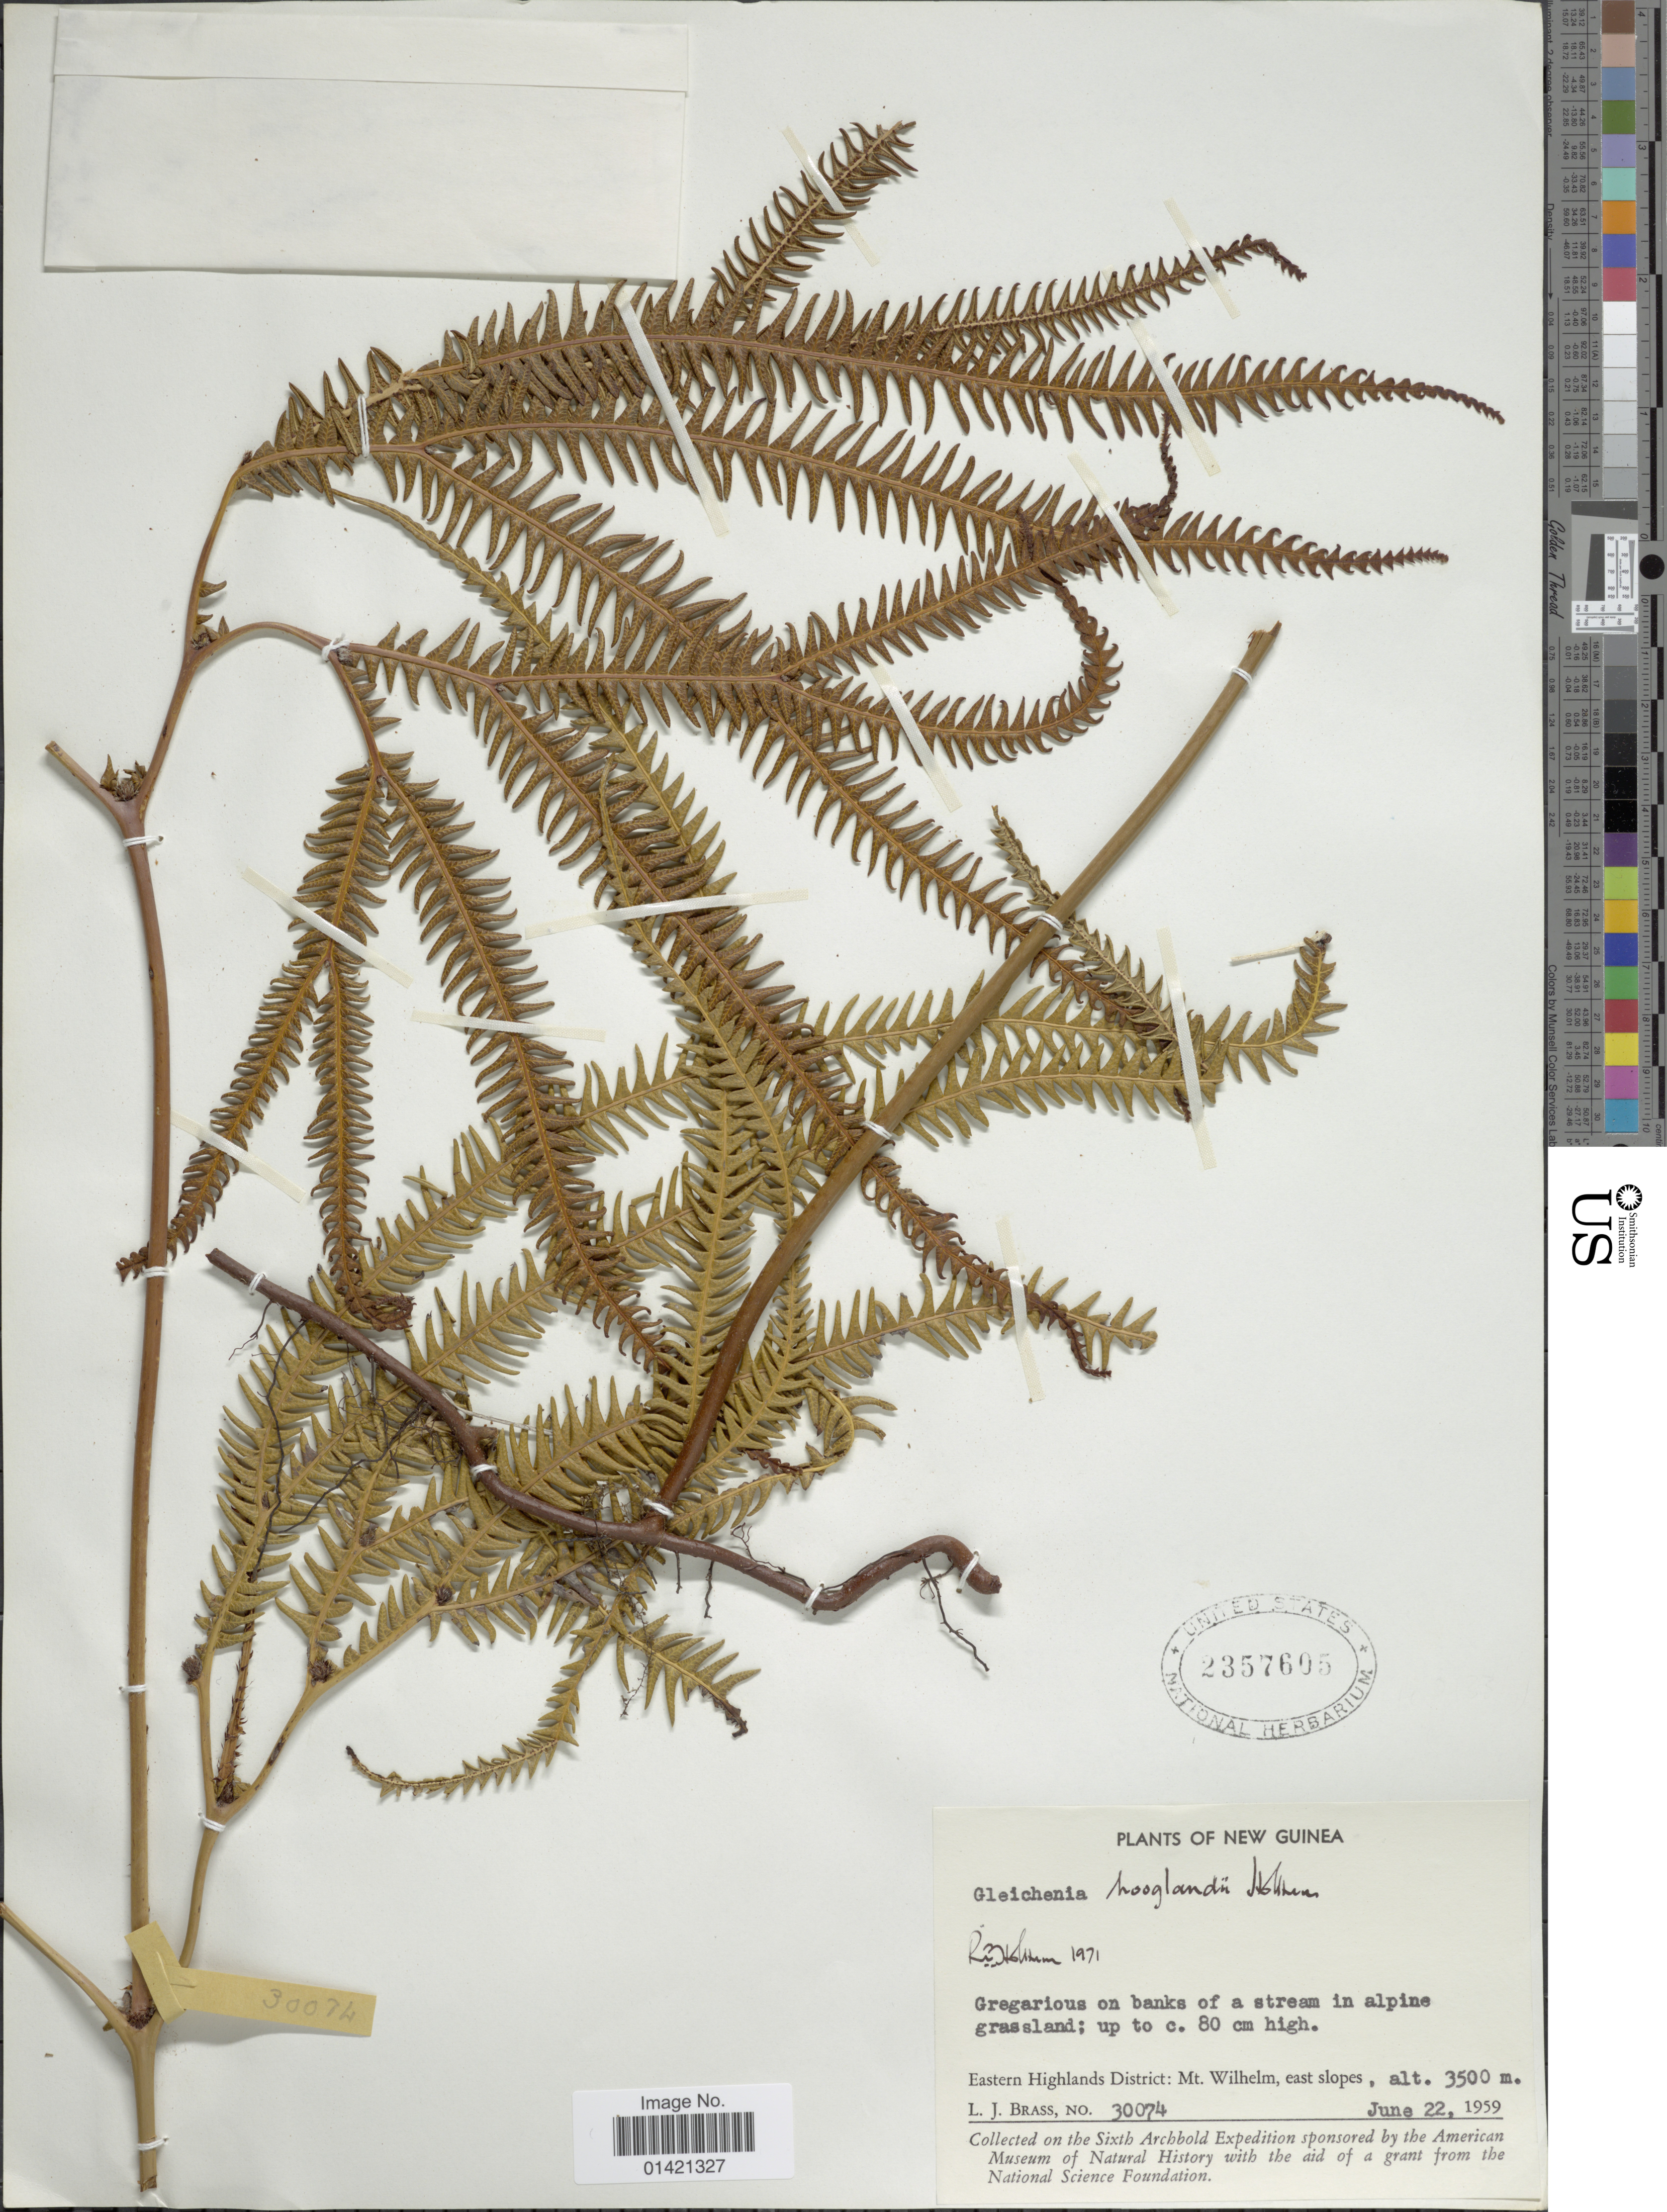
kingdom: Plantae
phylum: Tracheophyta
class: Polypodiopsida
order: Gleicheniales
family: Gleicheniaceae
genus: Gleichenia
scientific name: Gleichenia hooglandii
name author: Holttum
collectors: L. J. Brass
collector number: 30074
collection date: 1959-06-22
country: Papua New Guinea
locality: Eastern Highlands District: Mt. Wilhelm, east slopes. New Guinea.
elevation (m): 3500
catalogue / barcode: US 2357605